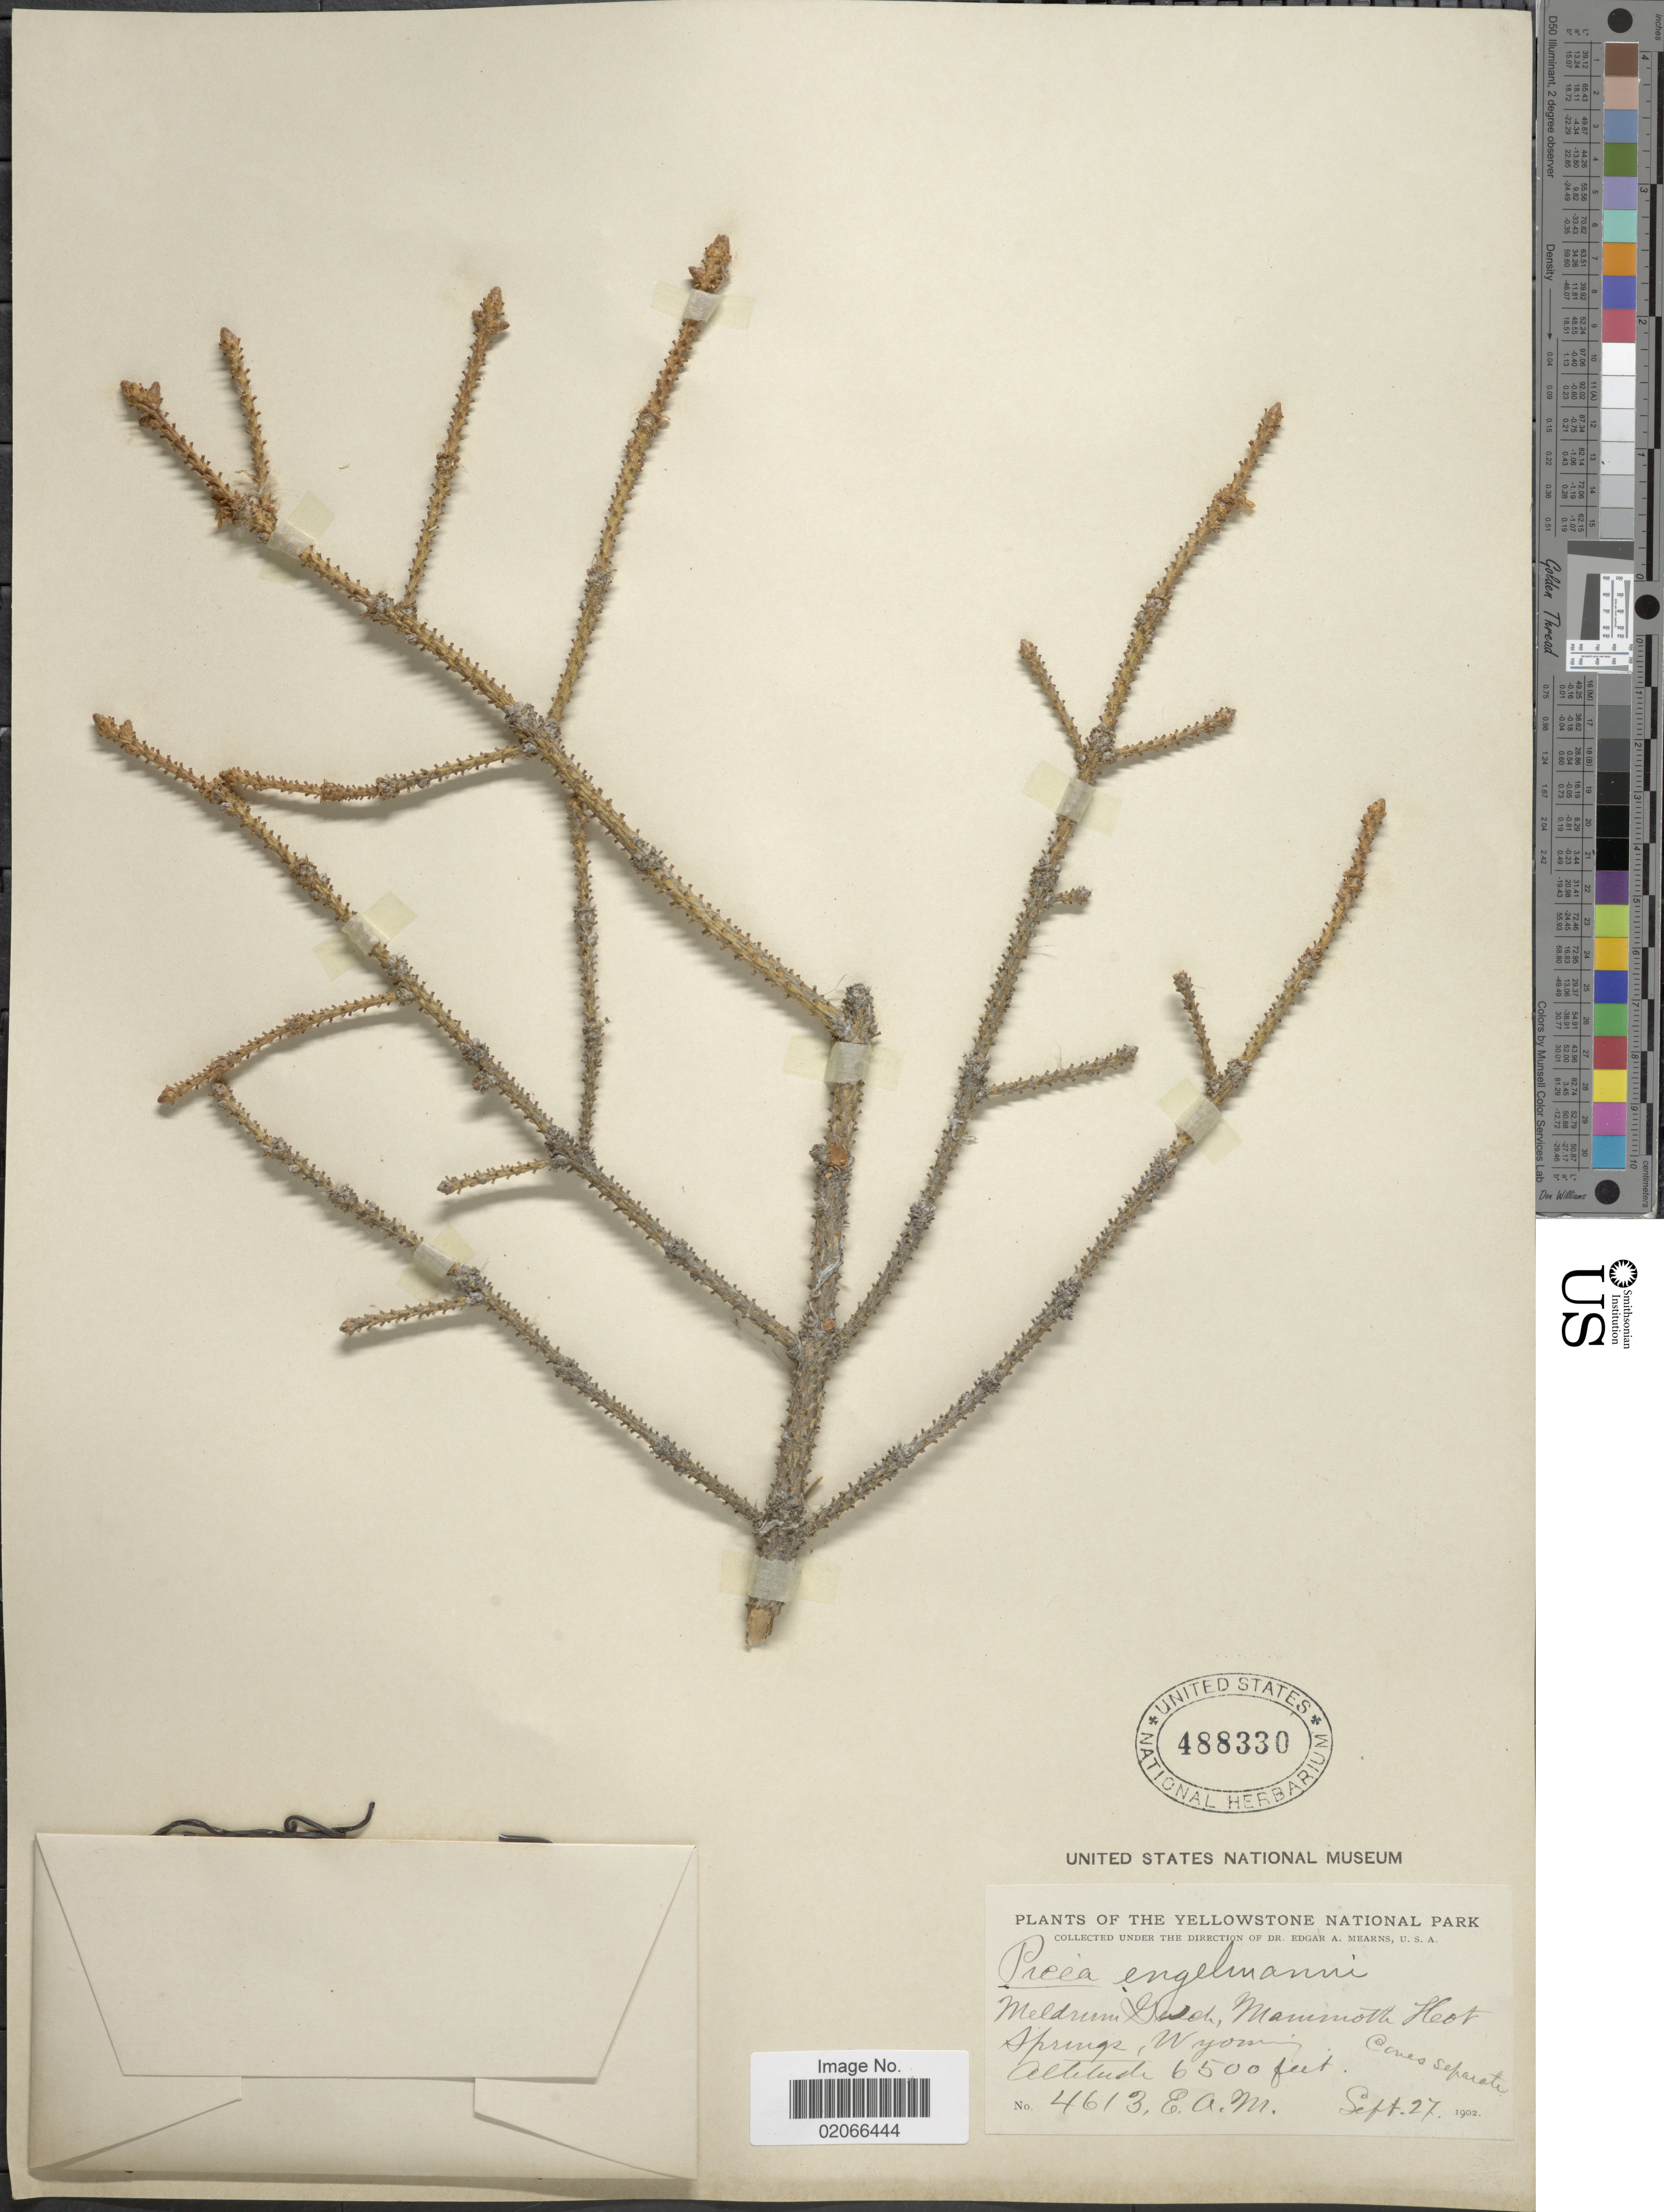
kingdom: Plantae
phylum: Tracheophyta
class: Pinopsida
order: Pinales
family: Pinaceae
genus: Picea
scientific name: Picea engelmannii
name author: Parry ex Engelm.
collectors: E. A. Mearns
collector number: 4613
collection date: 1902-09-27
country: United States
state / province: Wyoming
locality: Yellowstone National Park, Meldrum Gulch, Mammoth Heat Springs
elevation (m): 198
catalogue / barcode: US 488330